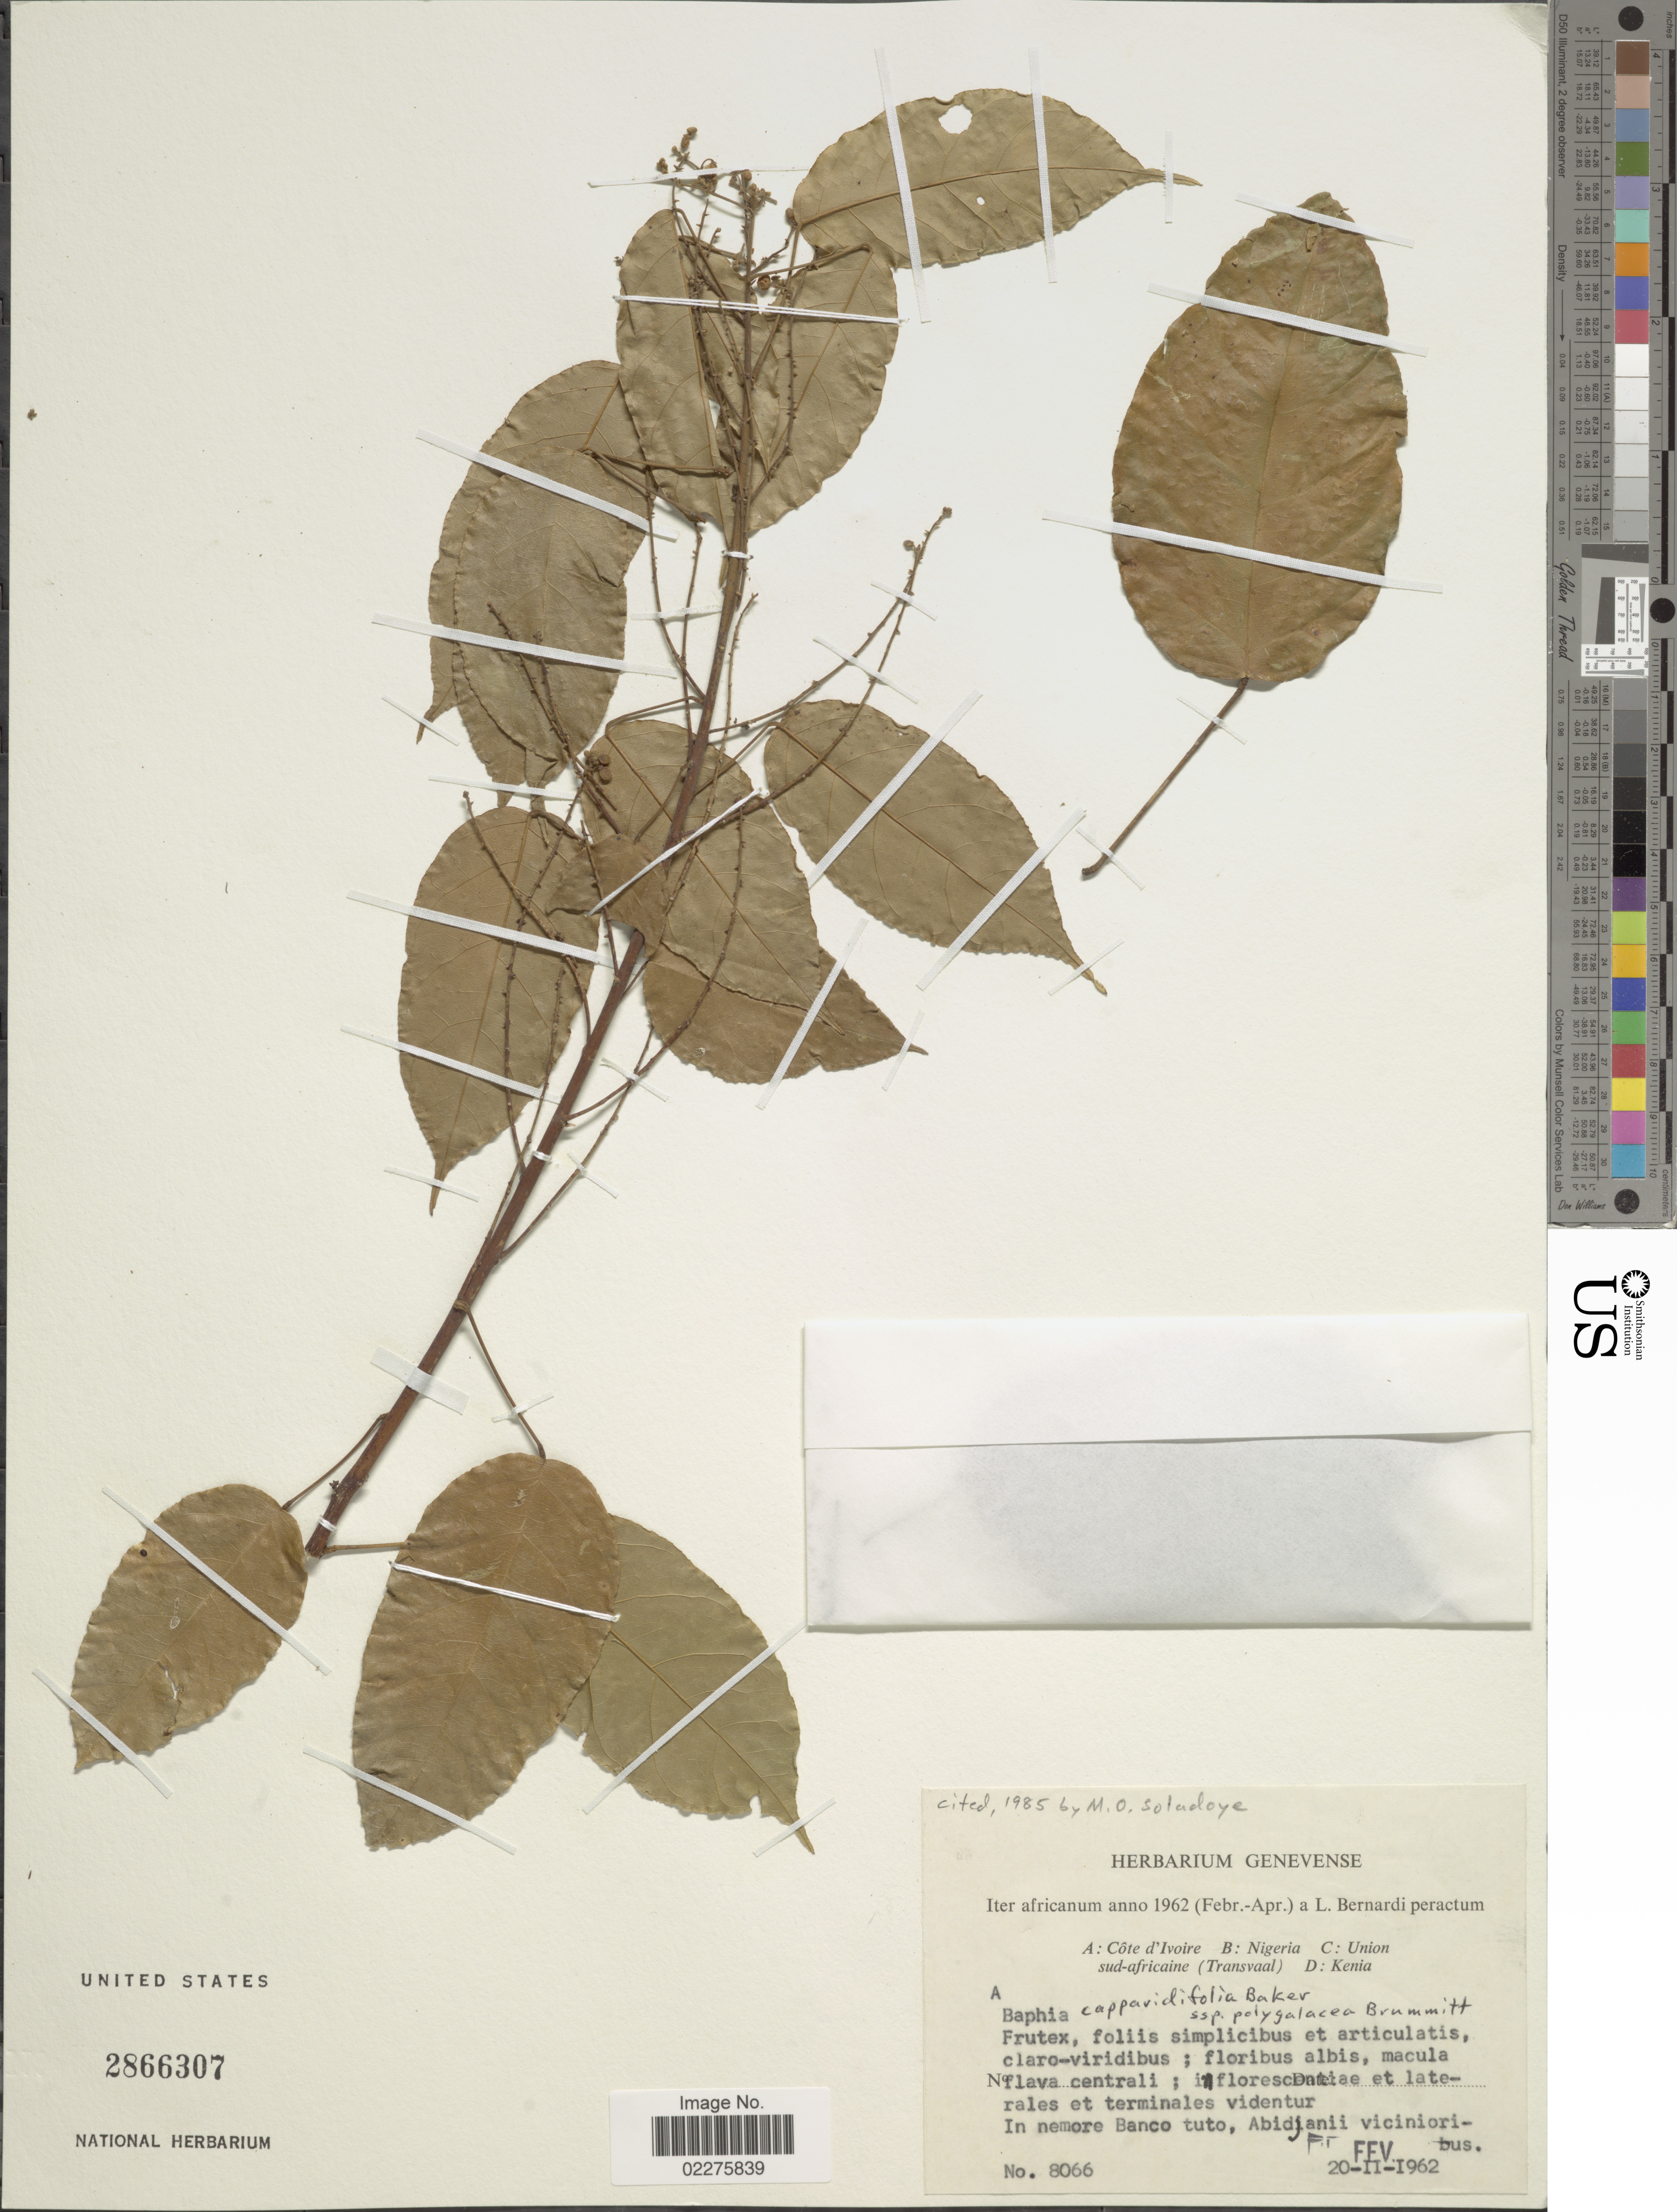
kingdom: Plantae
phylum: Tracheophyta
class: Magnoliopsida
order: Fabales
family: Fabaceae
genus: Baphia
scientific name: Baphia capparidifolia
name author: Baker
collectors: L. Bernardi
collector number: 8066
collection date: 1962-02-20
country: Ivory Coast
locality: Africanum, Cote d'Ivoire, Abidjanii vicinioribus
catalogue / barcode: US 2866307